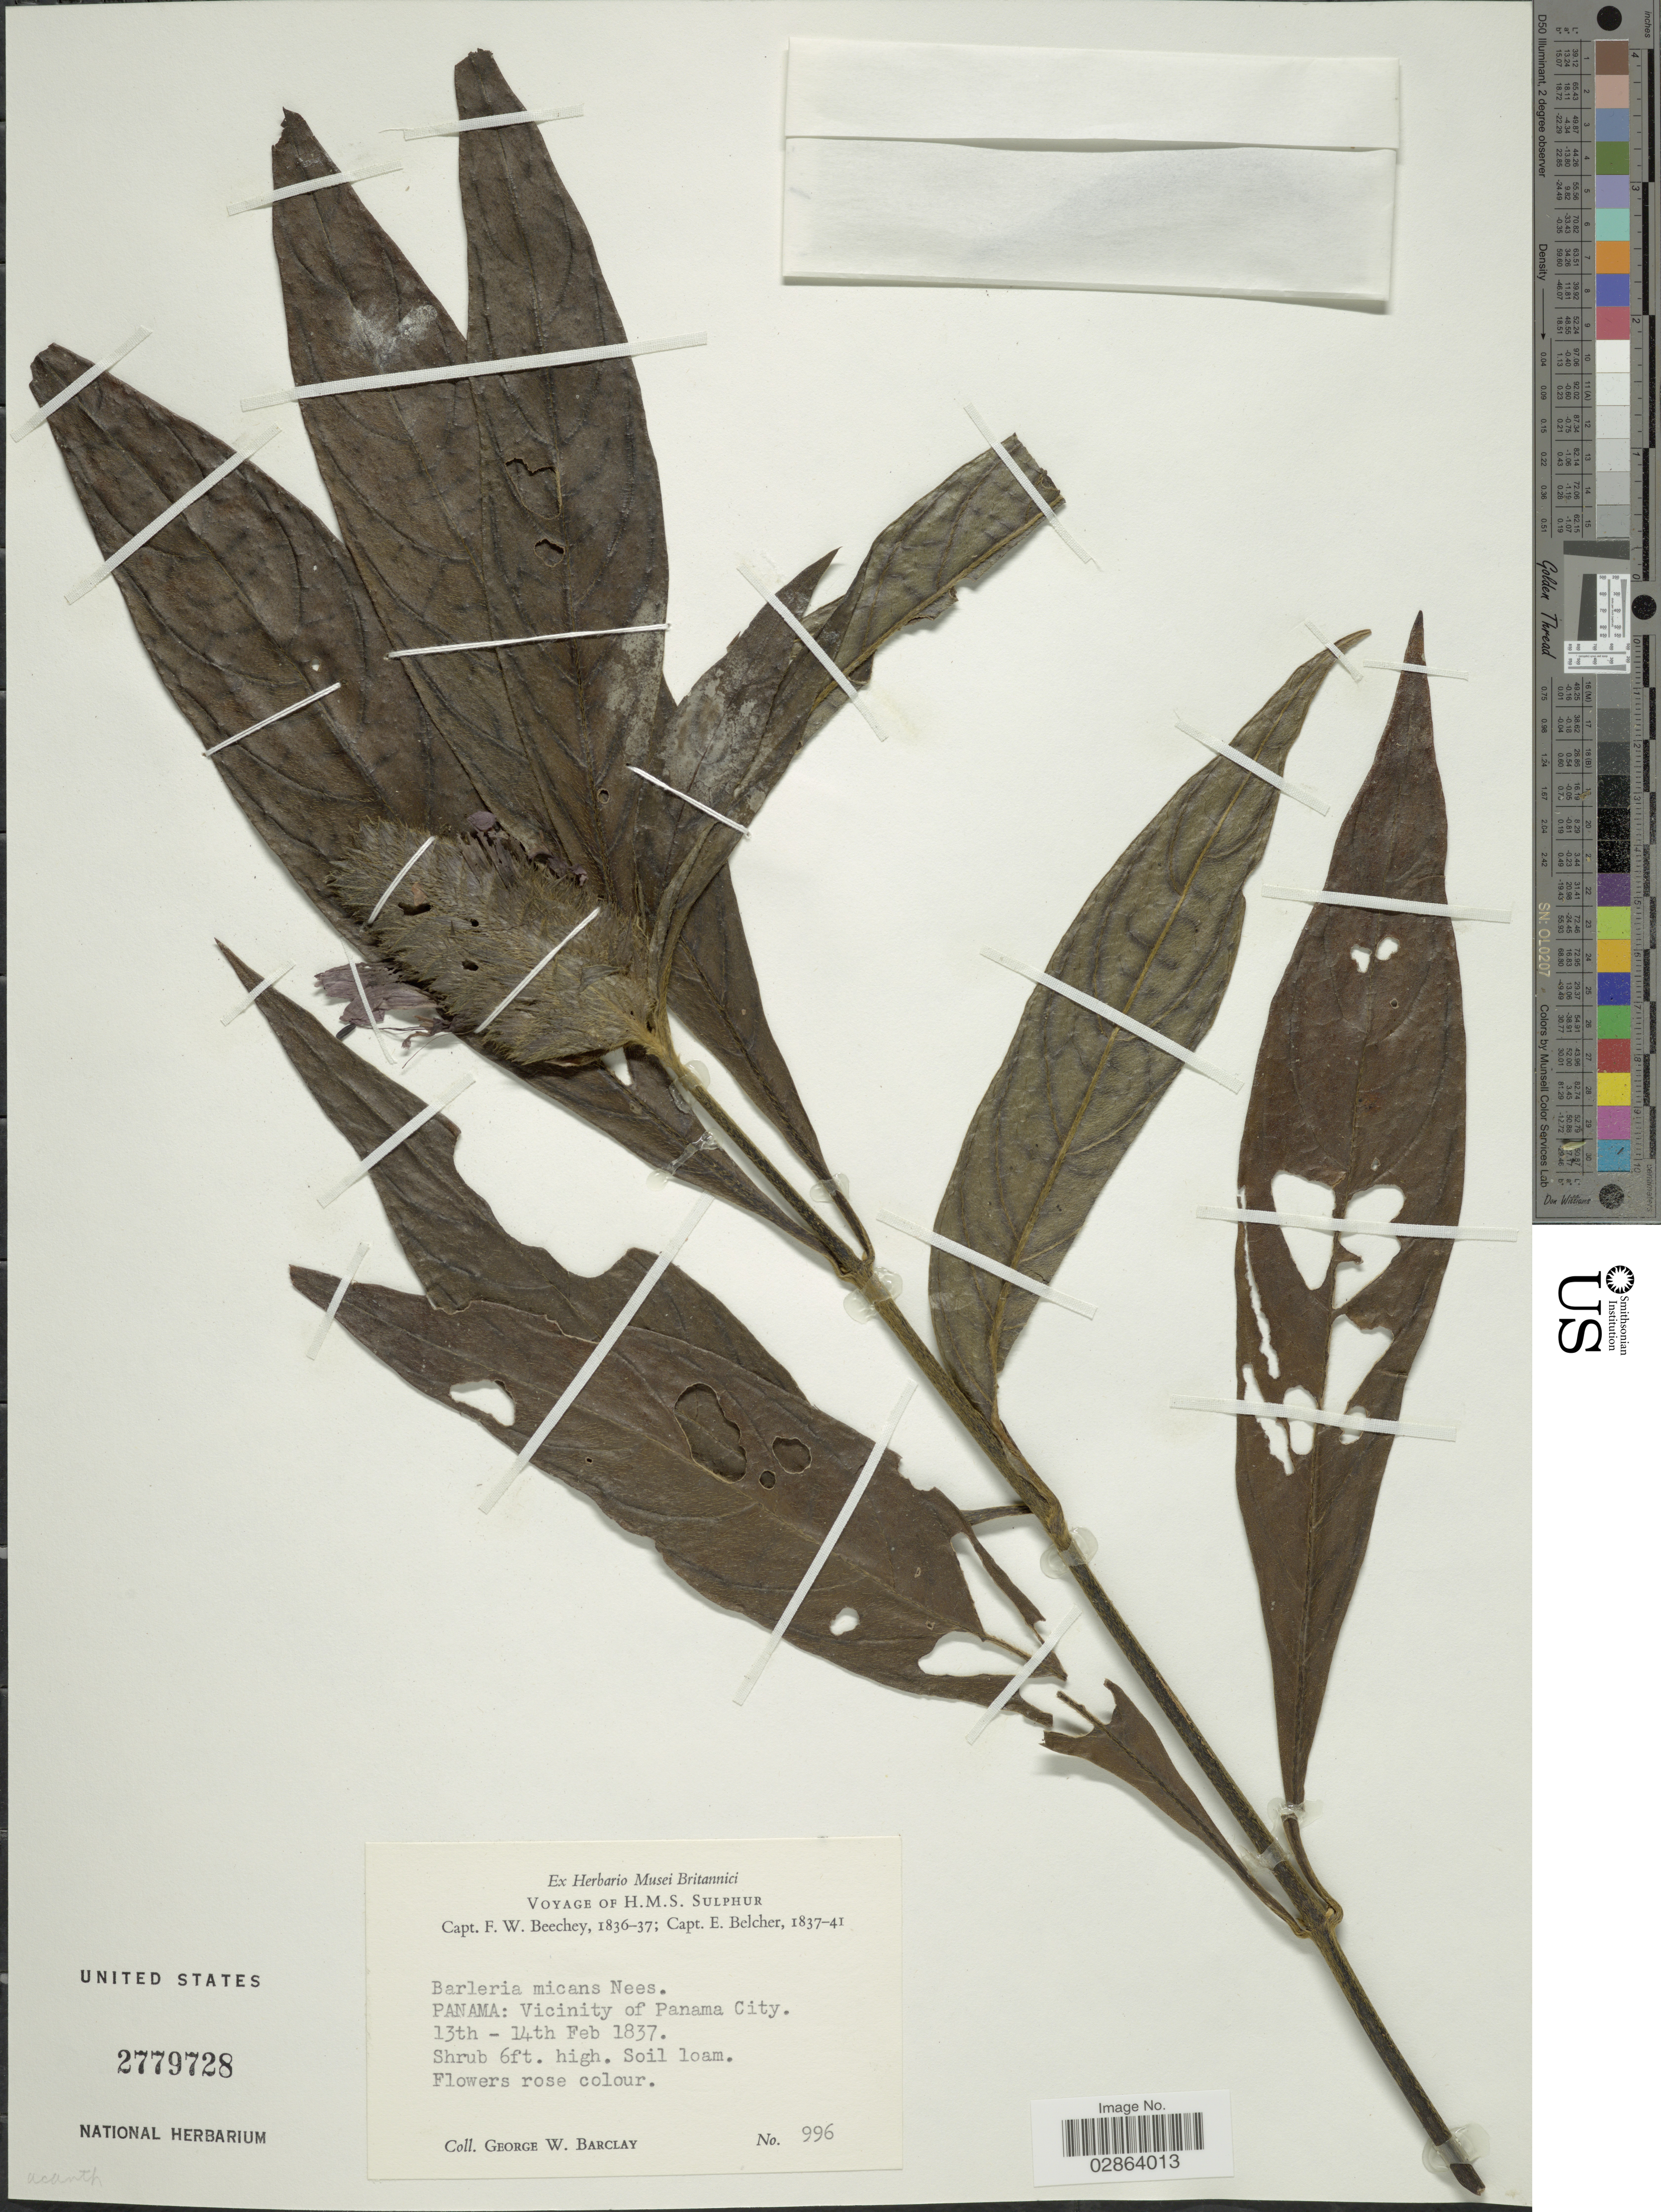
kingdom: Plantae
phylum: Tracheophyta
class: Magnoliopsida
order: Lamiales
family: Acanthaceae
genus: Barleria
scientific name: Barleria oenotheroides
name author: Dum. Cours.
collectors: G. W. Barclay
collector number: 996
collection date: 1837-02-13/1837-02-14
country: Panama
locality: Panama: Vicinity of Panama City.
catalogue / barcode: US 2779728